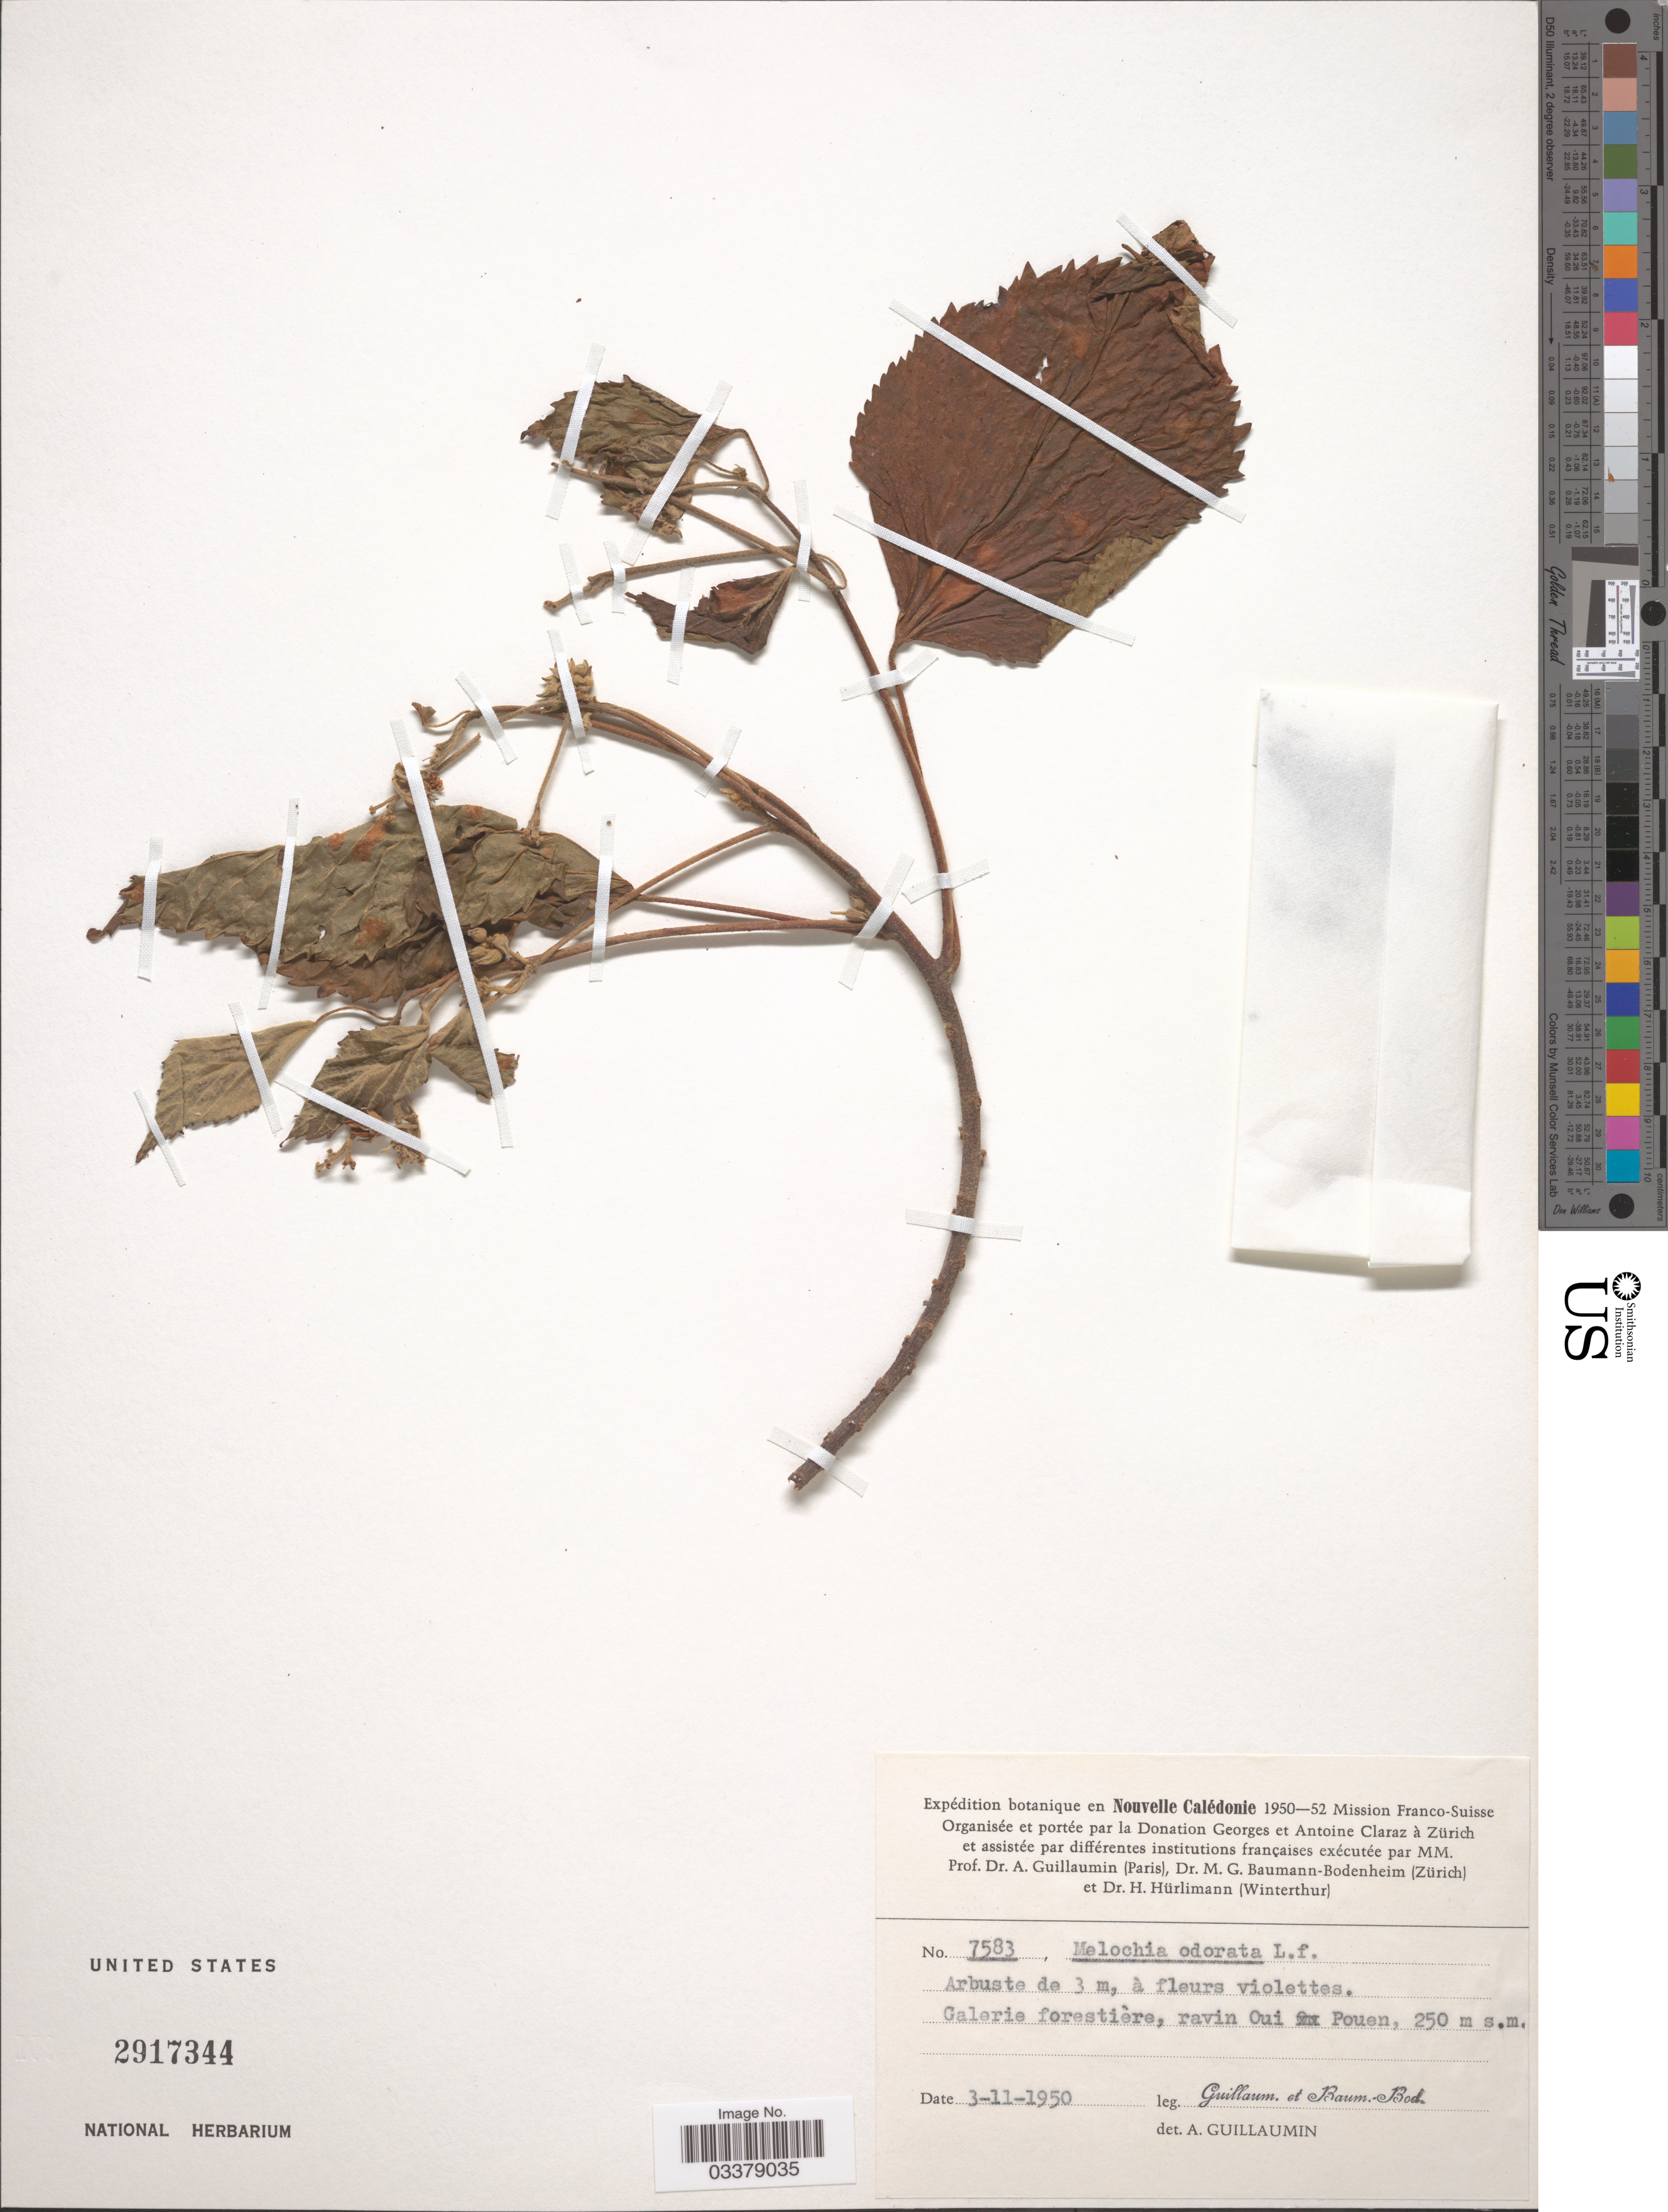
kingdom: Plantae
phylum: Tracheophyta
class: Magnoliopsida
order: Malvales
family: Malvaceae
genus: Melochia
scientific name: Melochia odorata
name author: L. f.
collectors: A. Guillaumin & M. G. Baumann-Bodenheim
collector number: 7583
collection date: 1950-11-03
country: New Caledonia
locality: Nouvelle Calédonie. Galerie forestière, ravin Oui Pouen.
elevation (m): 250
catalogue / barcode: US 2917344